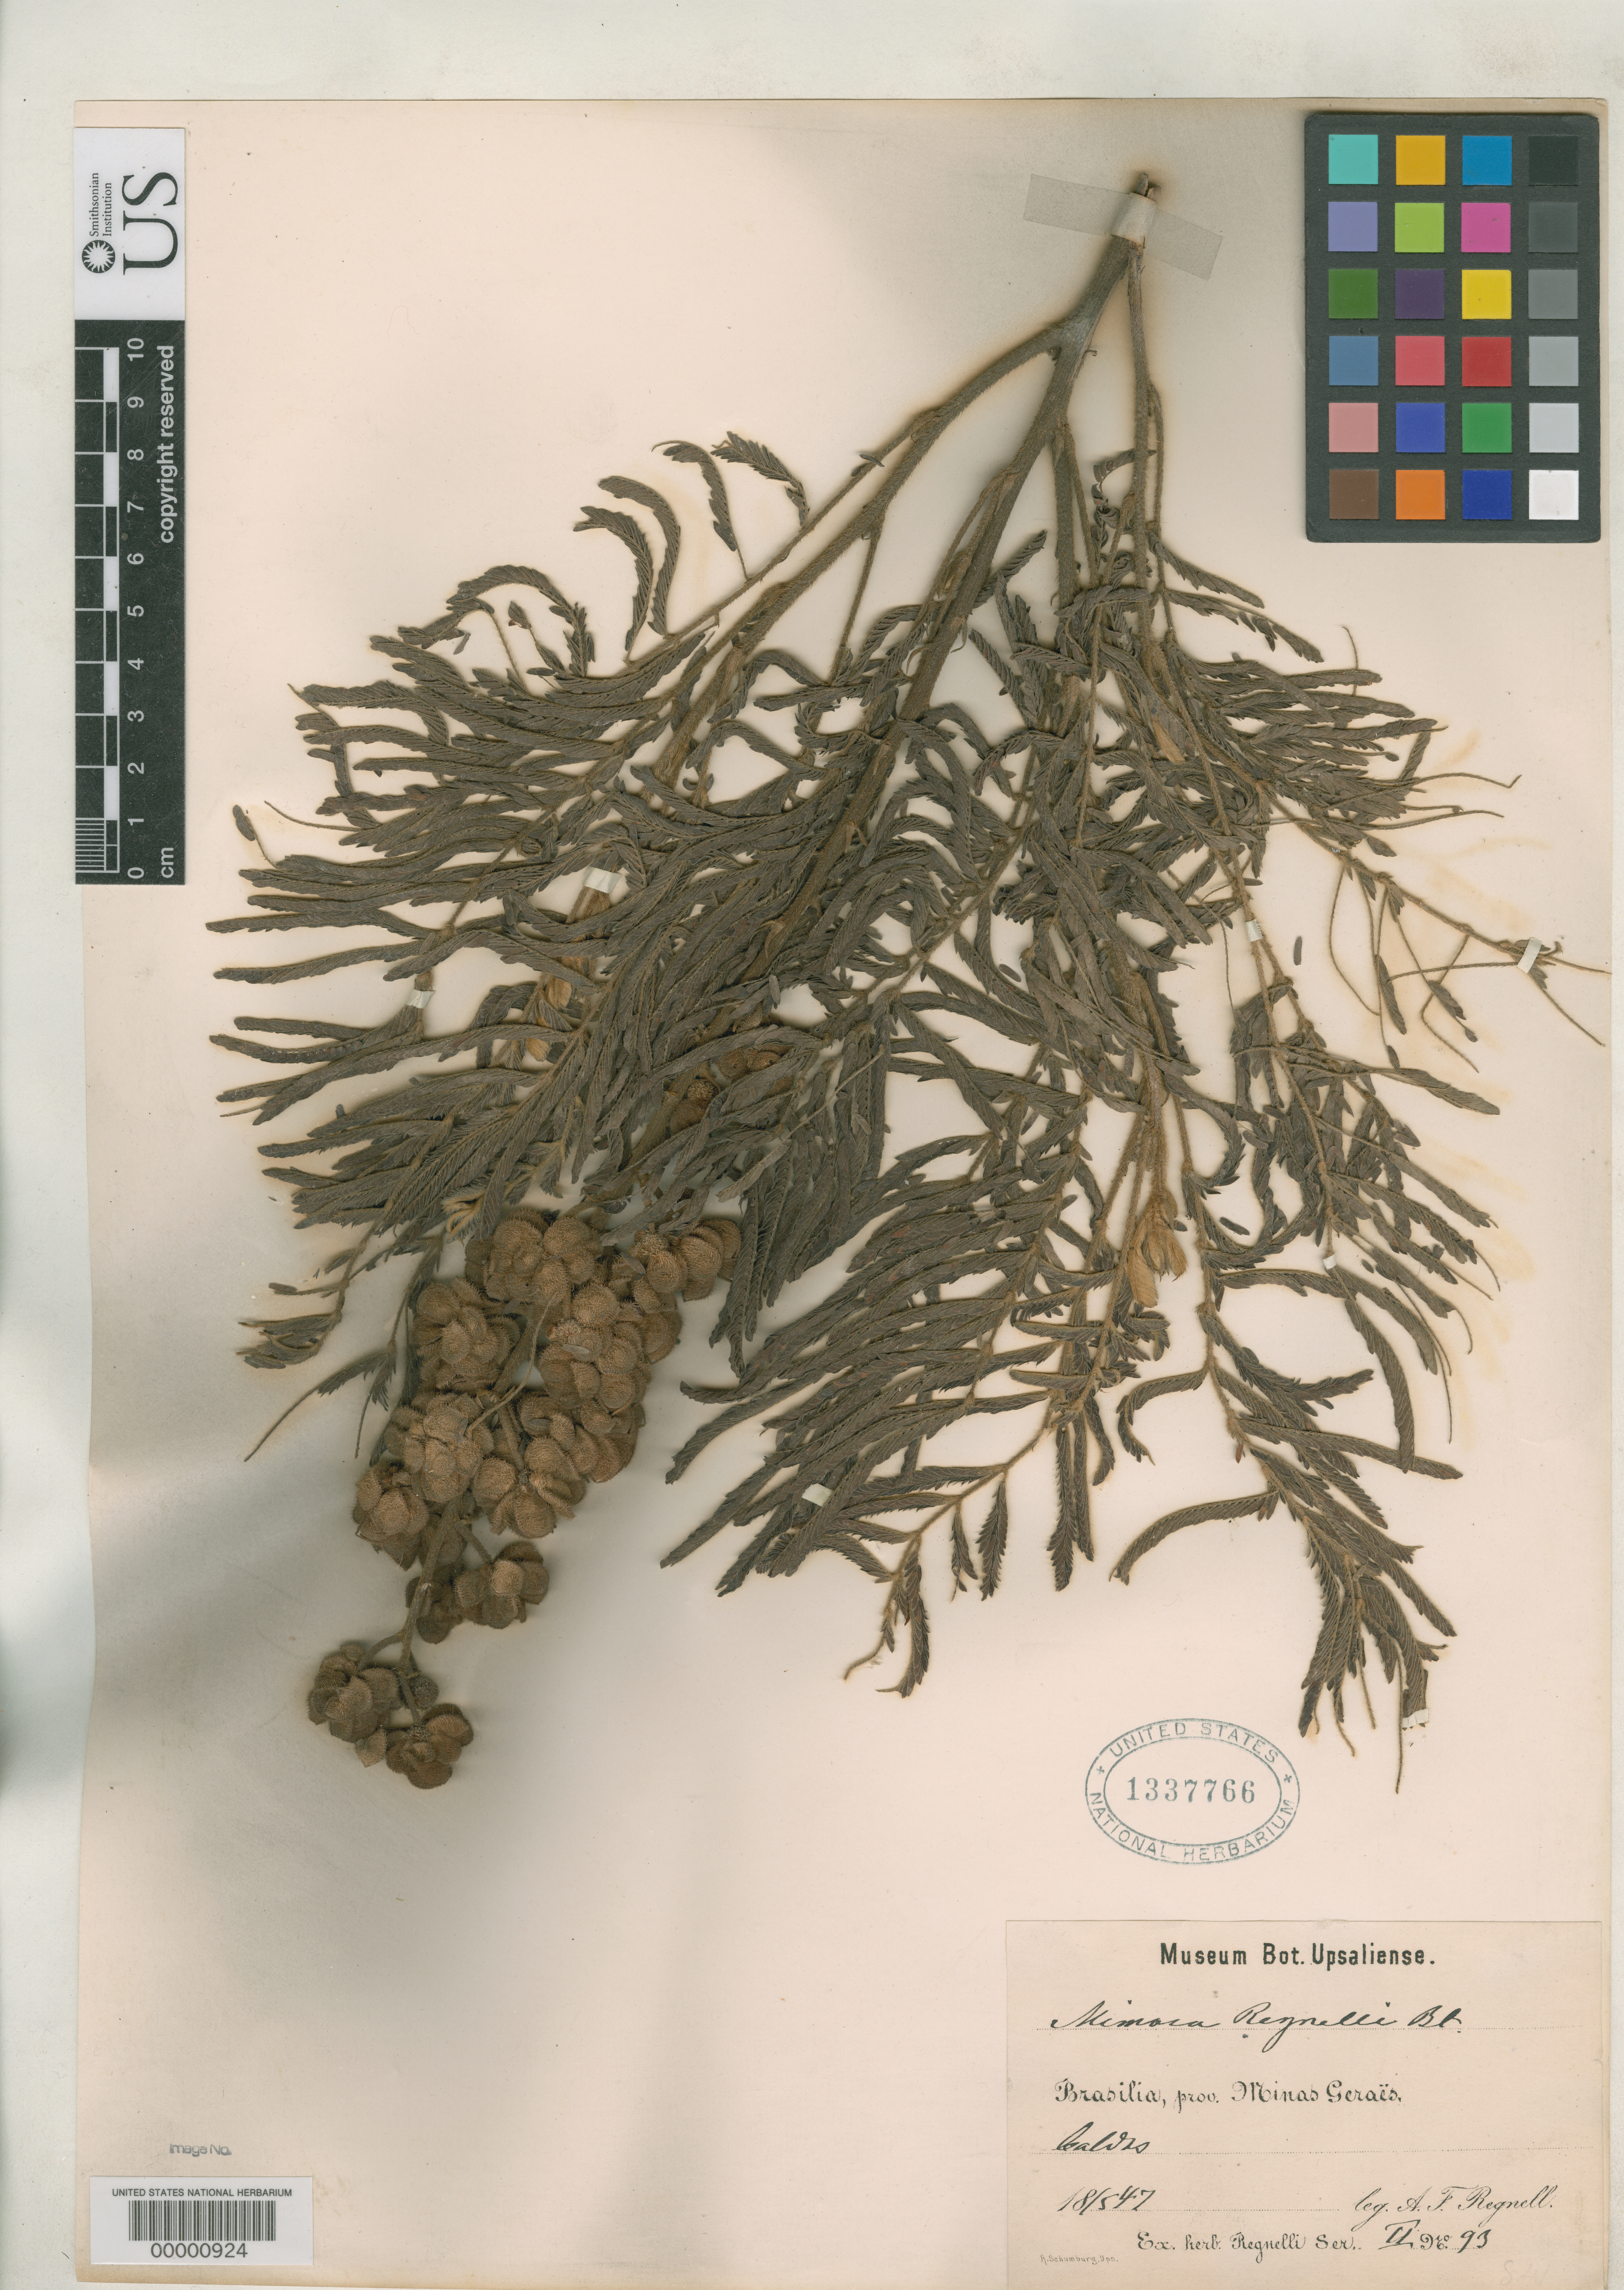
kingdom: Plantae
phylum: Tracheophyta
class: Magnoliopsida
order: Fabales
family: Fabaceae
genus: Mimosa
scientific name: Mimosa regnellii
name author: Benth.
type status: Isotype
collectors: A. F. Regnell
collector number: II 93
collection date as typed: May 1847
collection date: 1847-05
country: Brazil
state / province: Minas Gerais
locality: Caldas.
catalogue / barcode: US 1337766